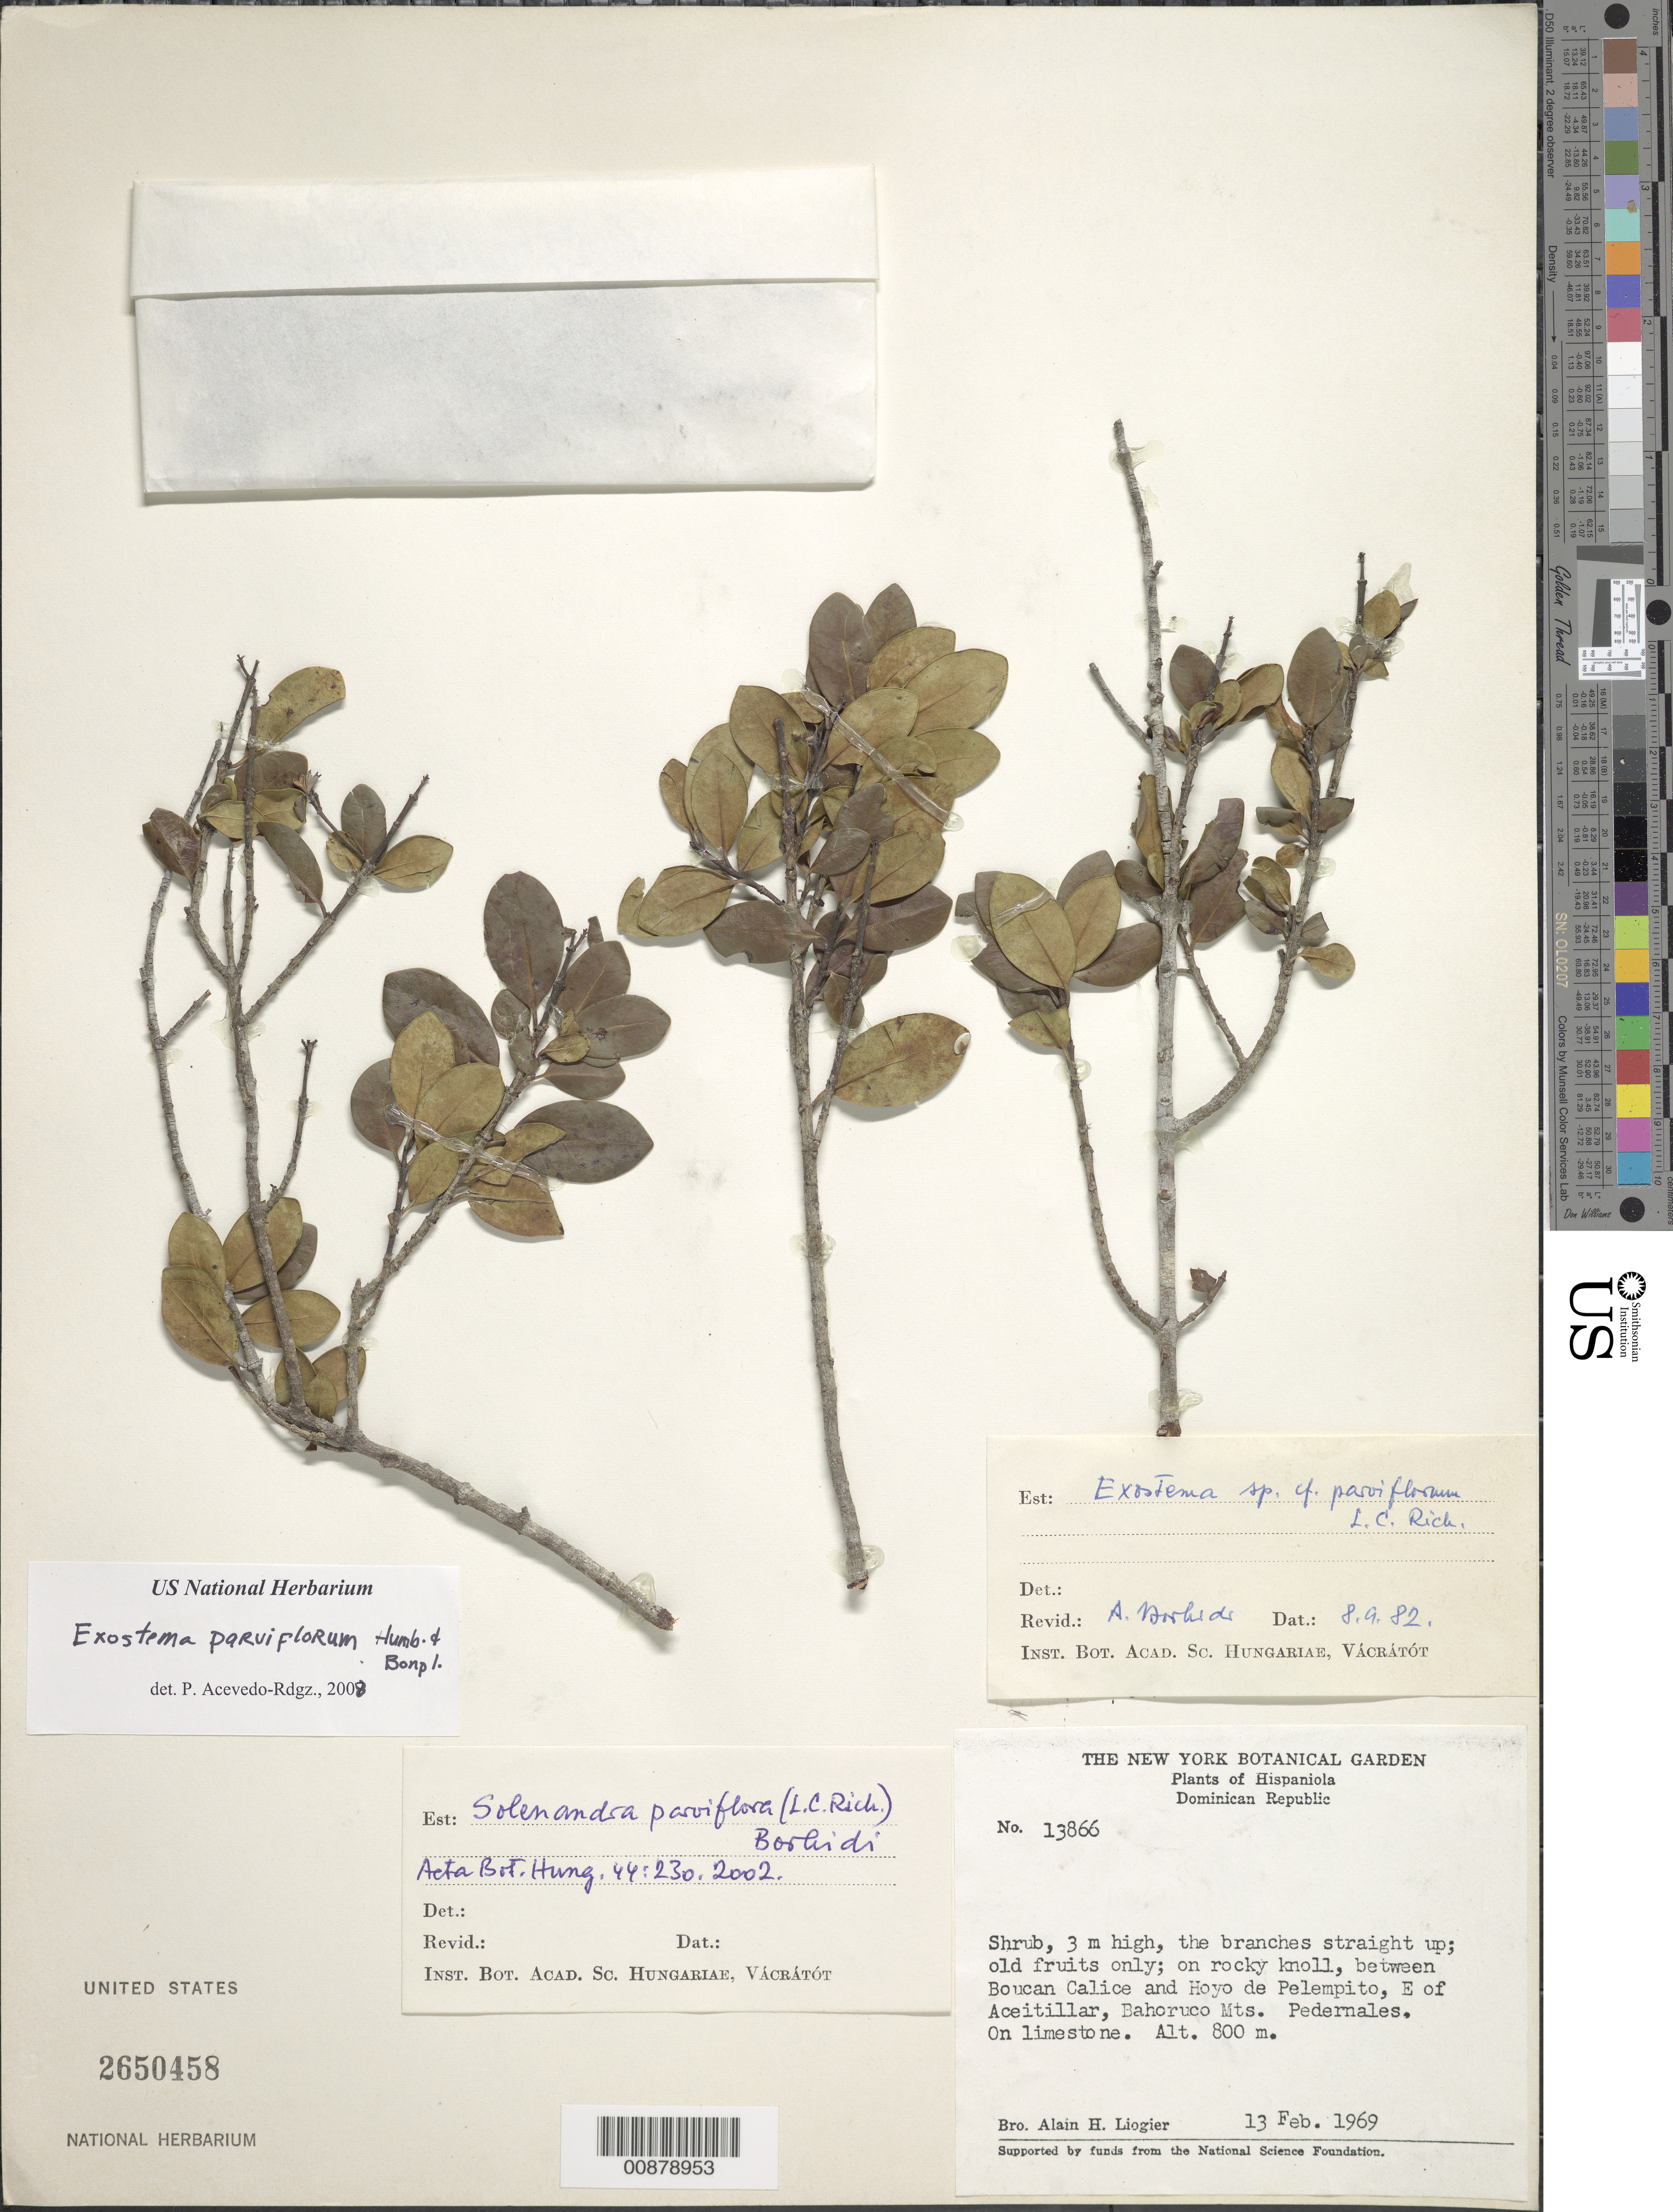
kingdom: Plantae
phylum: Tracheophyta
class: Magnoliopsida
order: Gentianales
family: Rubiaceae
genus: Exostema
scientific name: Exostema parviflorum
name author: A. Rich. ex Humb. & Bonpl.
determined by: Acevedo-Rodríguez, P., (BOT), Smithsonian Institution - National Museum of Natural History (UNITED STATES)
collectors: A. H. Liogier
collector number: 13866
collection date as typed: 13 Feb 1969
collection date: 1969-02-13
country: Dominican Republic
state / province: Pedernales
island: Hispaniola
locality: Between Boucan Calice and Hoyo de Pelempito, E of Aceitillar, Bahoruco Mts.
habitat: On rocky knoll. On limestone.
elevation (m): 800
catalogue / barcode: US 2650458